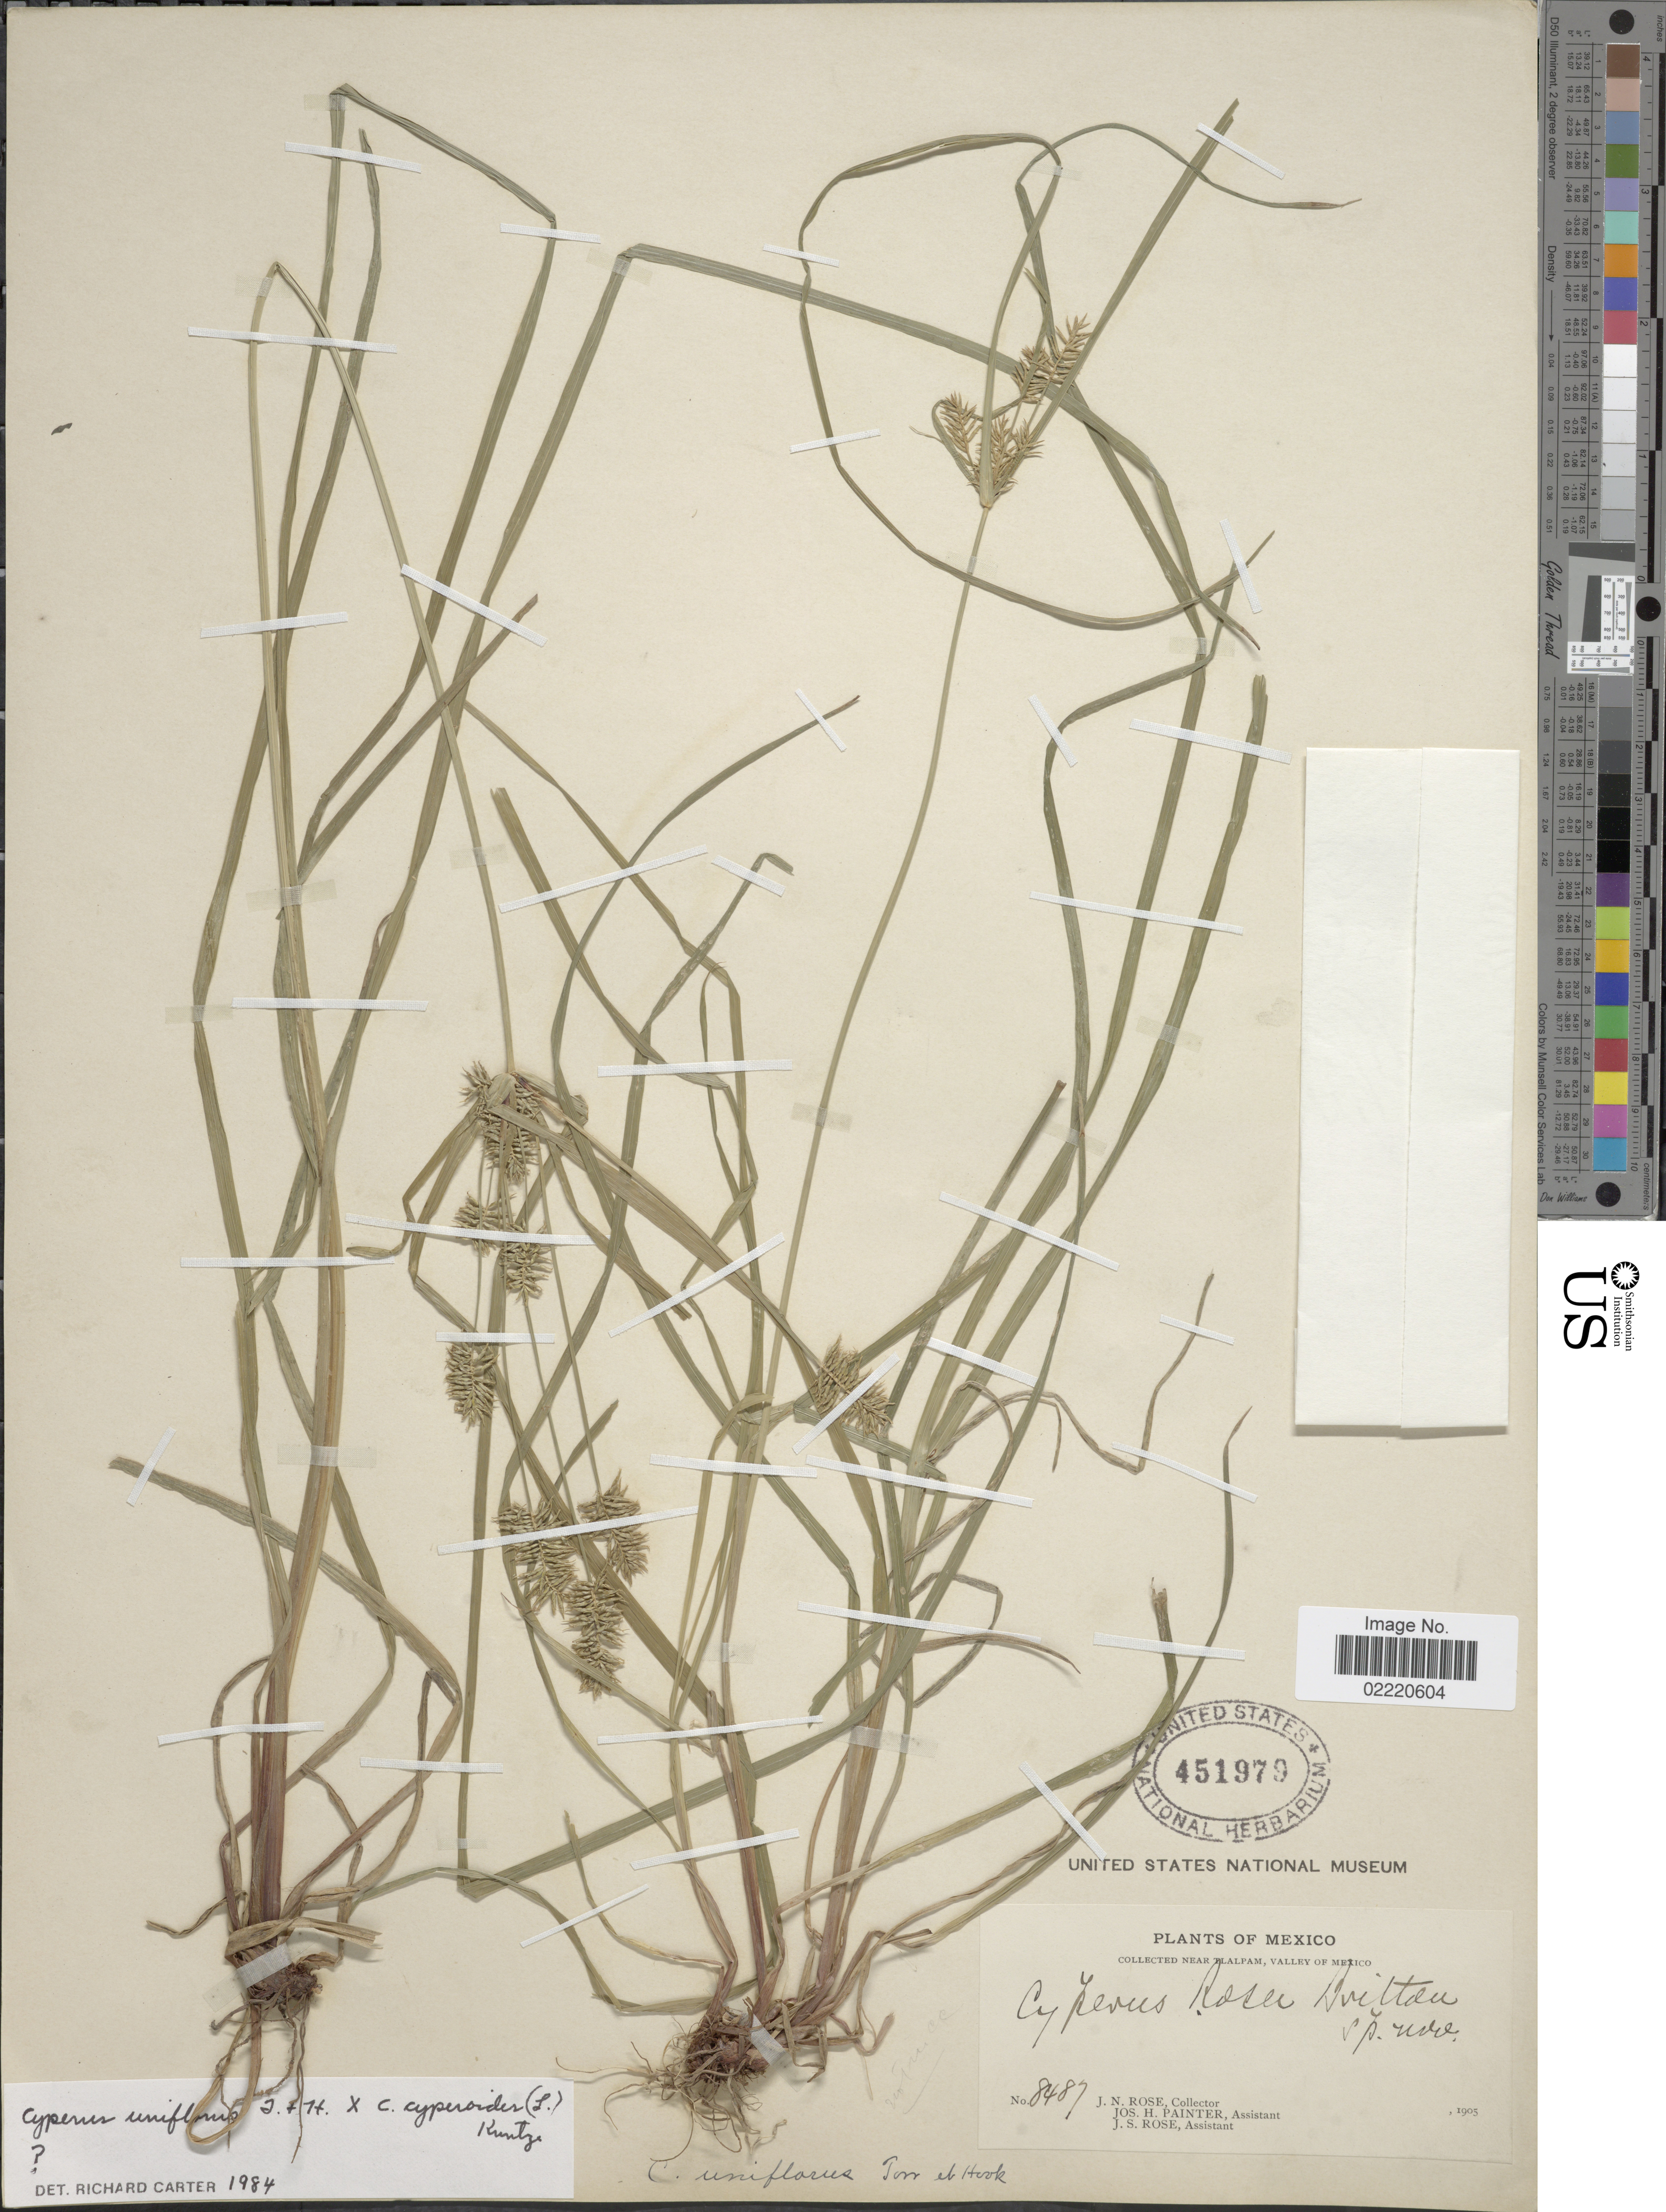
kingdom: Plantae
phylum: Tracheophyta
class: Liliopsida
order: Poales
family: Cyperaceae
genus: Cyperus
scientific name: Cyperus uniflorus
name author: Thunb.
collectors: J. N. Rose, J. H. Painter & J. S. Rose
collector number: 8487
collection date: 1905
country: Mexico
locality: Near Tlalpam, Valley of Mexico.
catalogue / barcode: US 451979